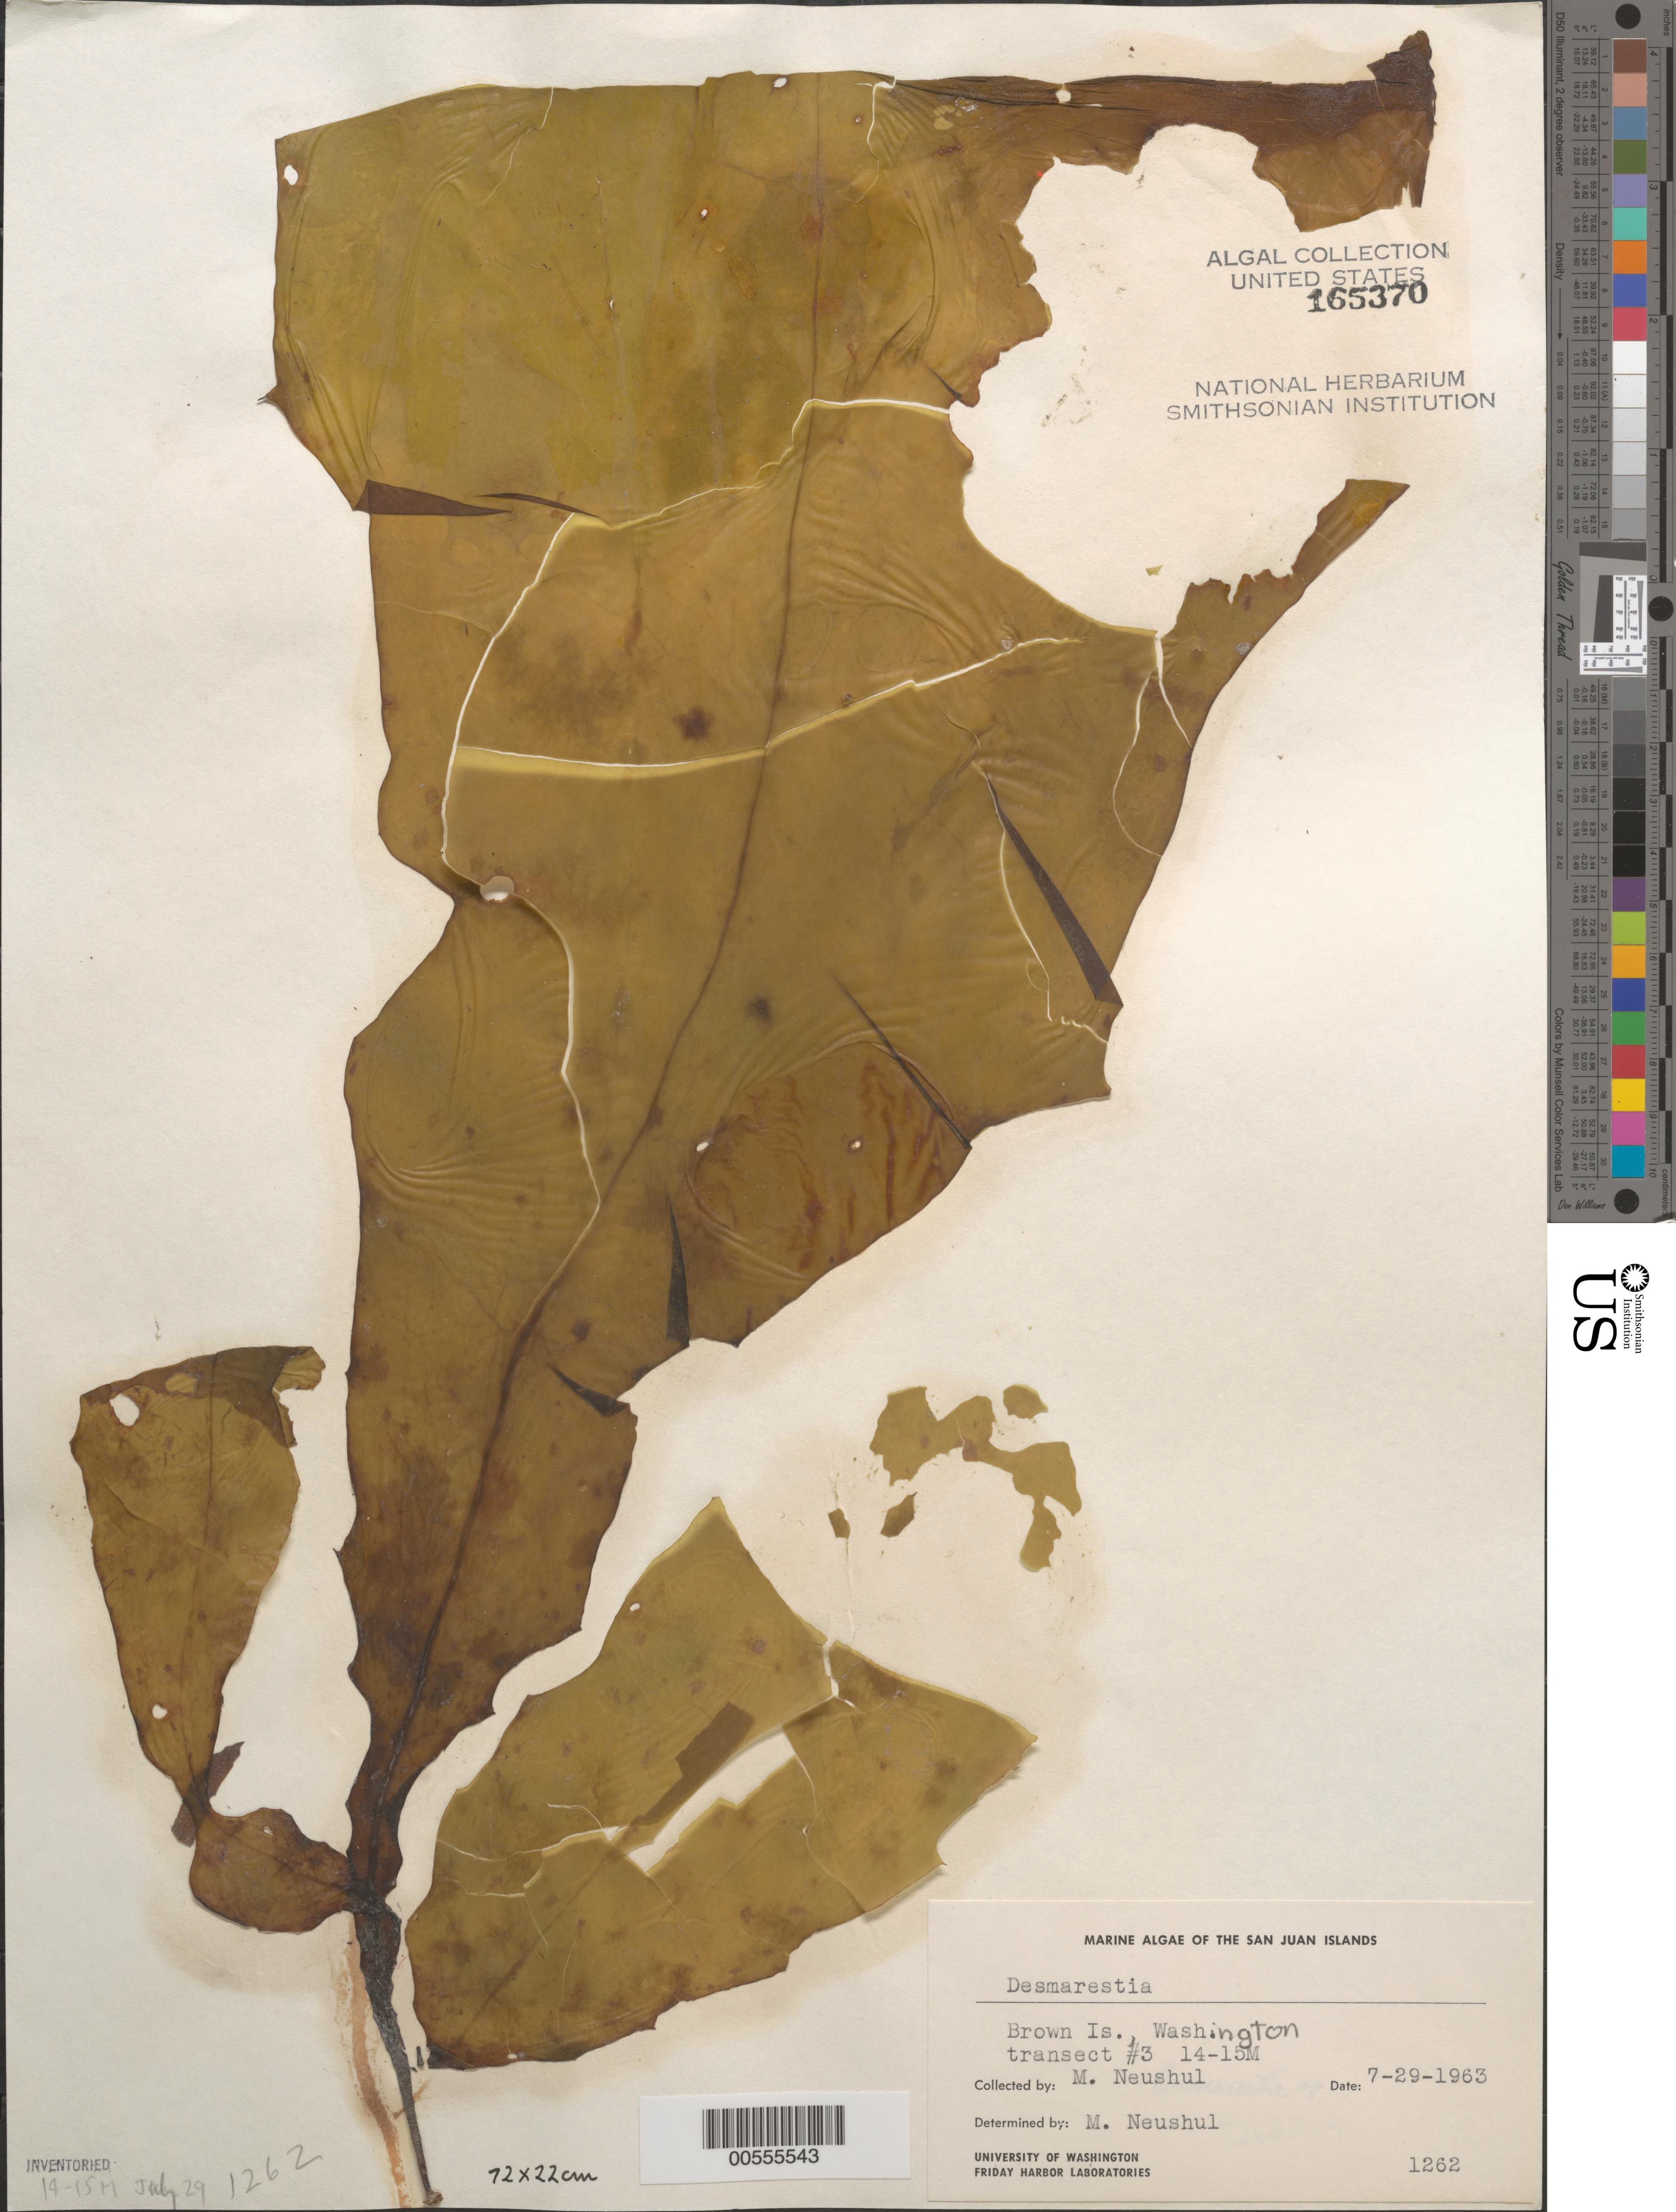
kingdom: Chromista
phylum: Ochrophyta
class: Phaeophyceae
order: Desmarestiales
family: Desmarestiaceae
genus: Desmarestia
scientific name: Desmarestia sp.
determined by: Neushul, M.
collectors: M. Neushul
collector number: Neushul 1262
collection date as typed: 29 Jul 1963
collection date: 1963-07-29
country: United States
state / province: Washington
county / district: San Juan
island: Brown Island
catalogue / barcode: US 165370